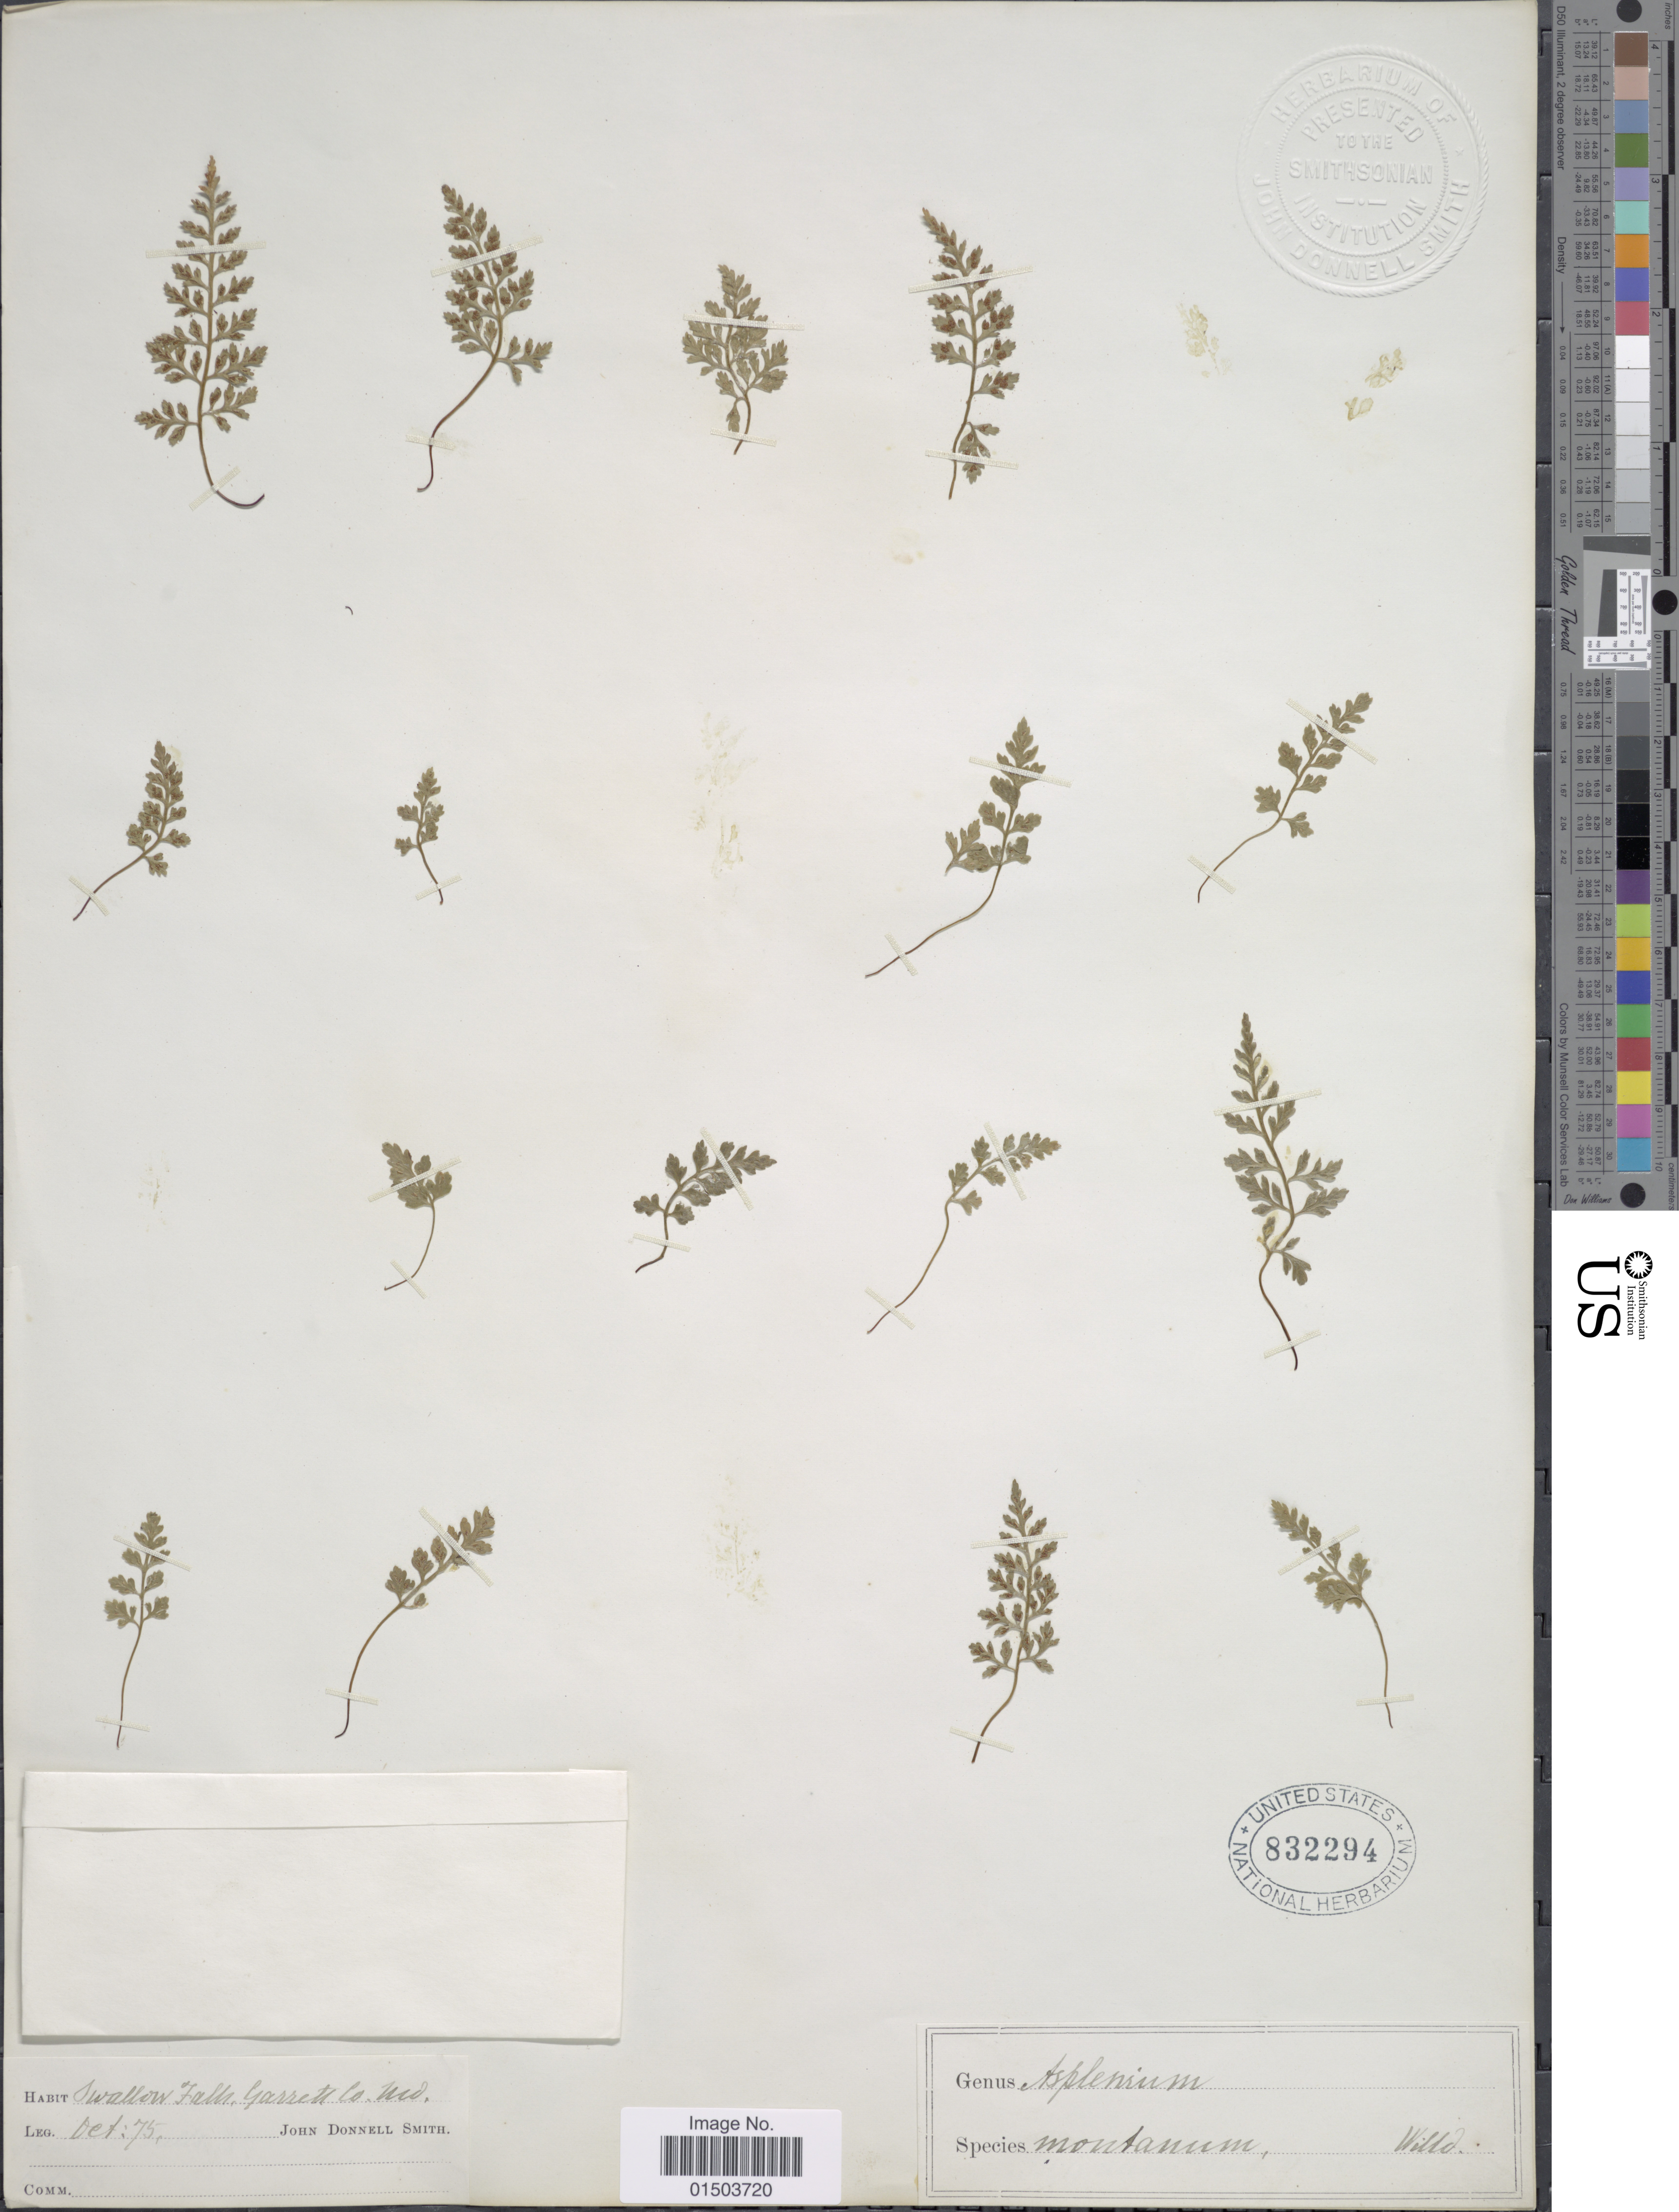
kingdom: Plantae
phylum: Tracheophyta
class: Polypodiopsida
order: Polypodiales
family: Aspleniaceae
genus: Asplenium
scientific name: Asplenium montanum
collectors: J. Donnell Smith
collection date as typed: Transcribed d/m/y: /10/73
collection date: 1873-10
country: United States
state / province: Maryland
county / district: Garrett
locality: Swallow Falls, Garrett Co.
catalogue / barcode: US 832294